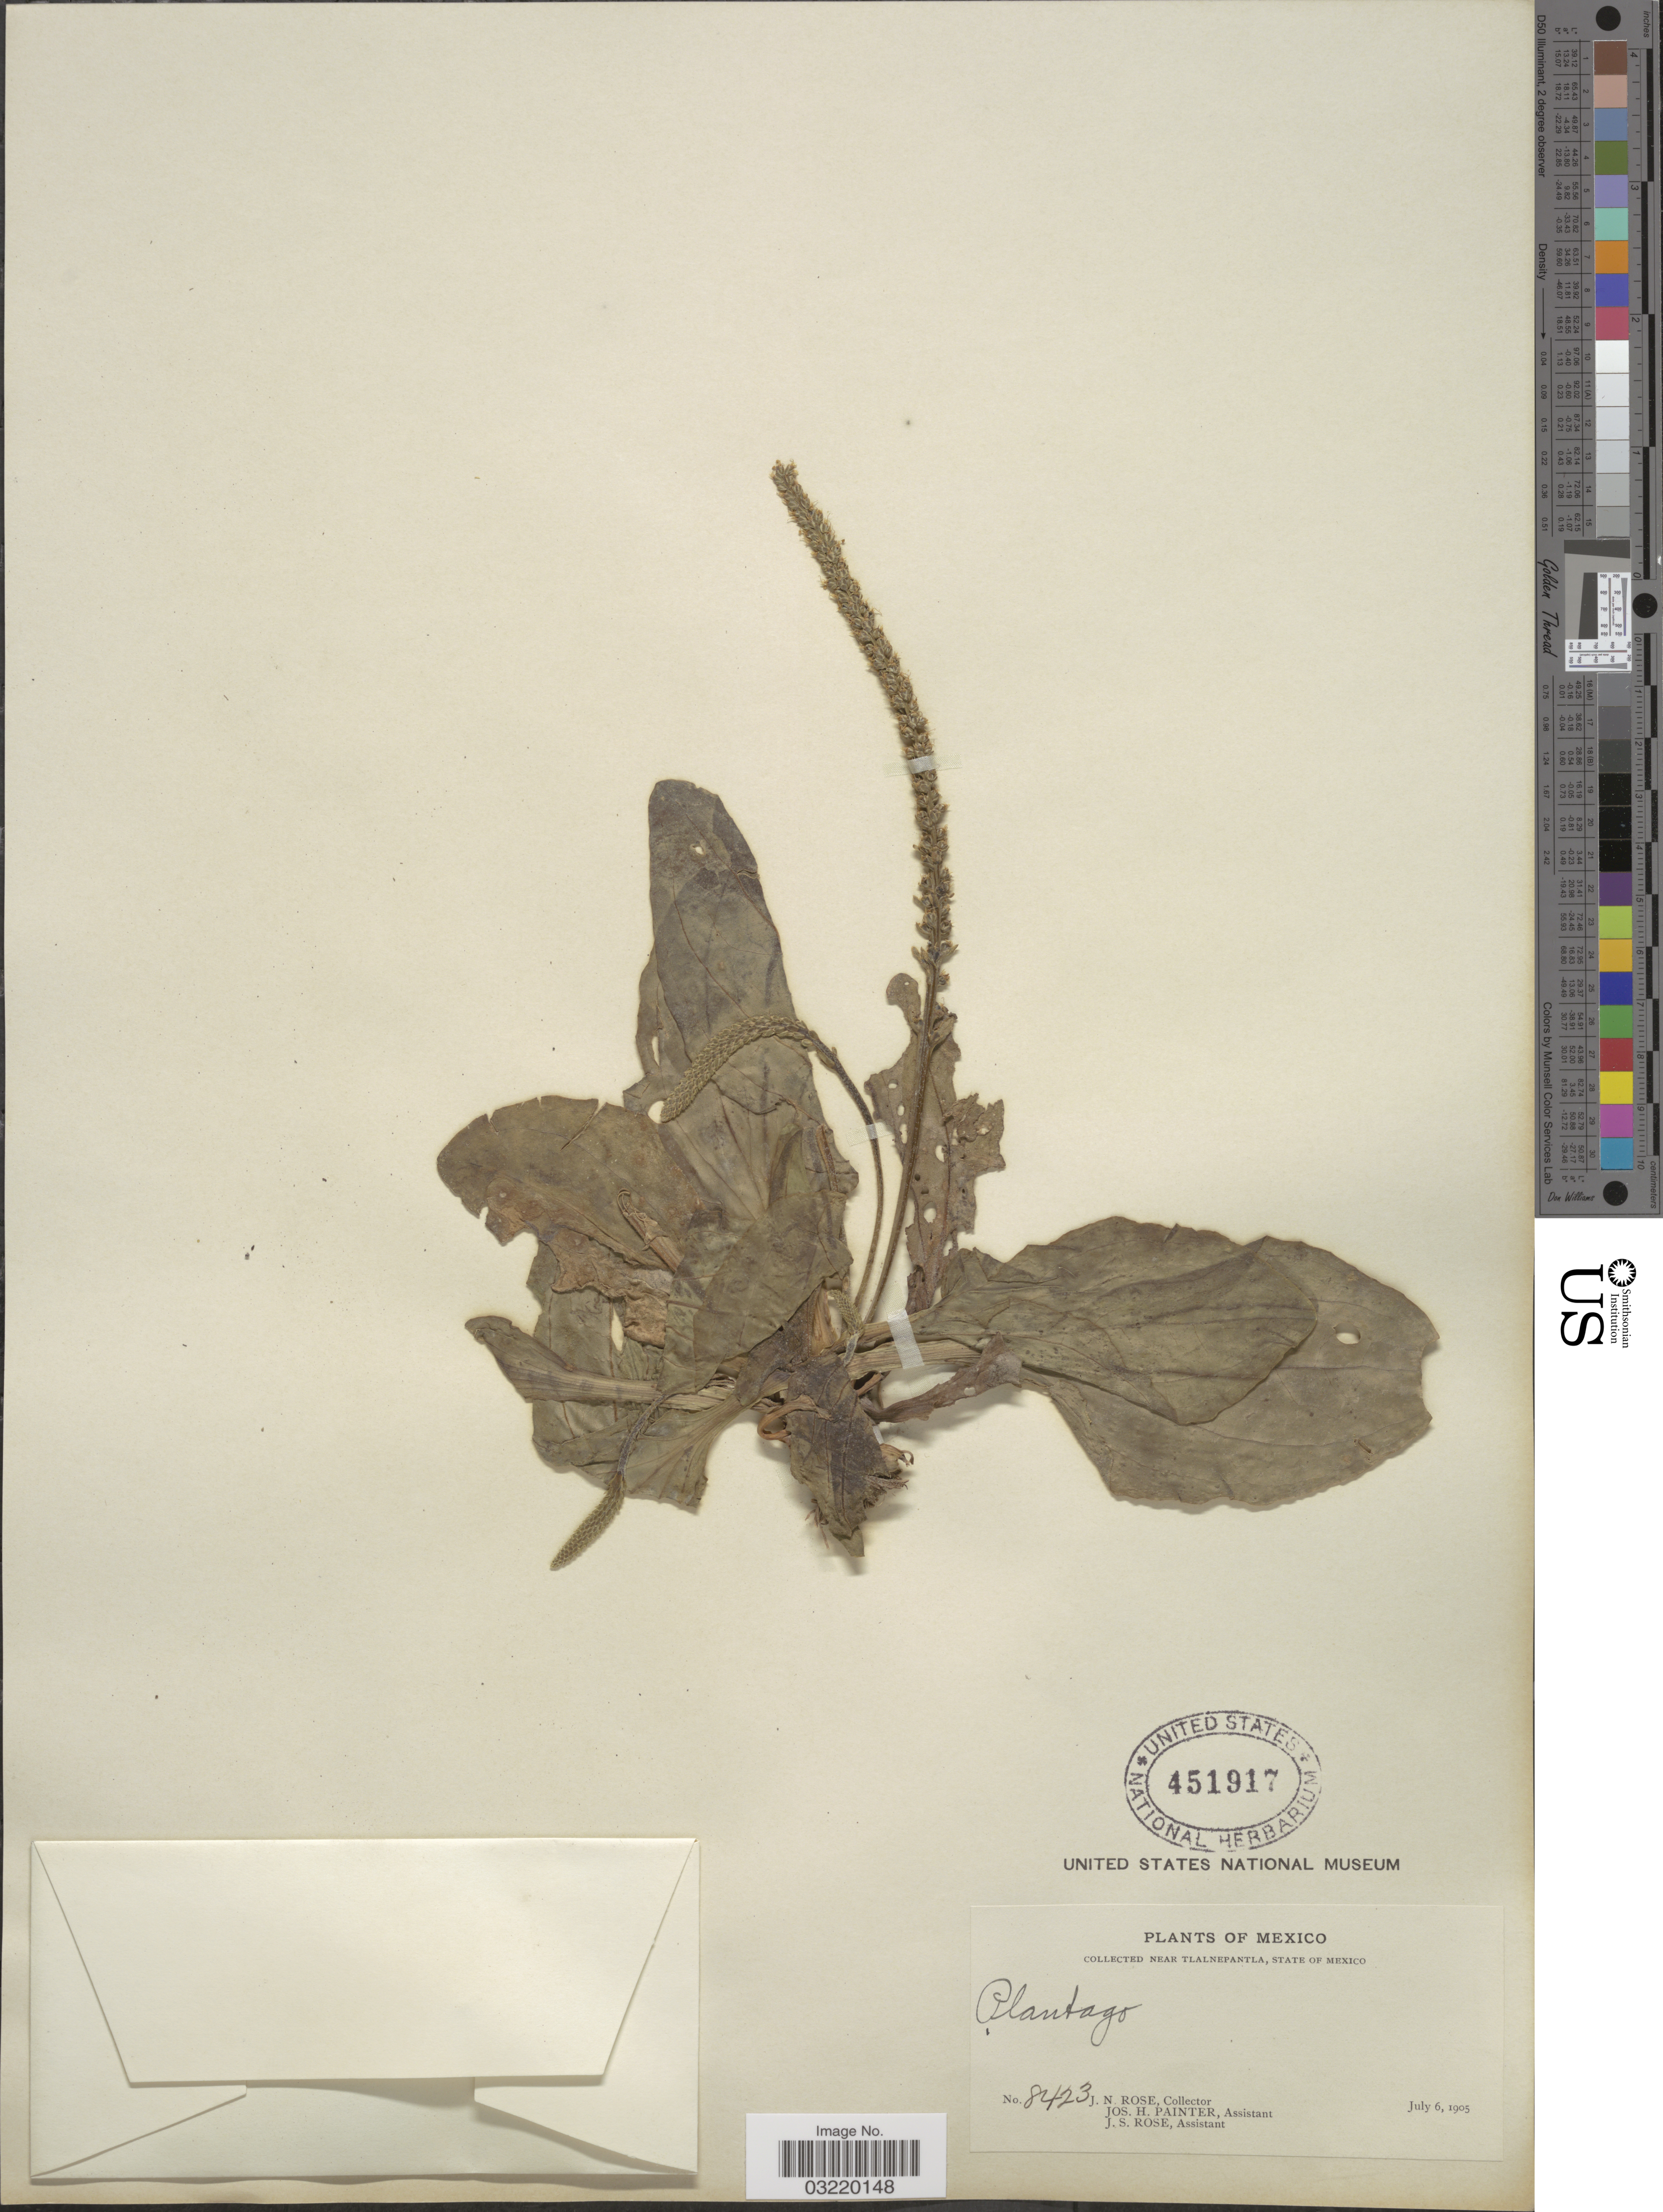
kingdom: Plantae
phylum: Tracheophyta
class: Magnoliopsida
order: Lamiales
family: Plantaginaceae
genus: Plantago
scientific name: Plantago major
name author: L.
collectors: J. N. Rose, J. H. Painter & J. S. Rose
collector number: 8423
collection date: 1905-07-06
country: Mexico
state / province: México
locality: Near Tlalnepantla.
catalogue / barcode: US 451917